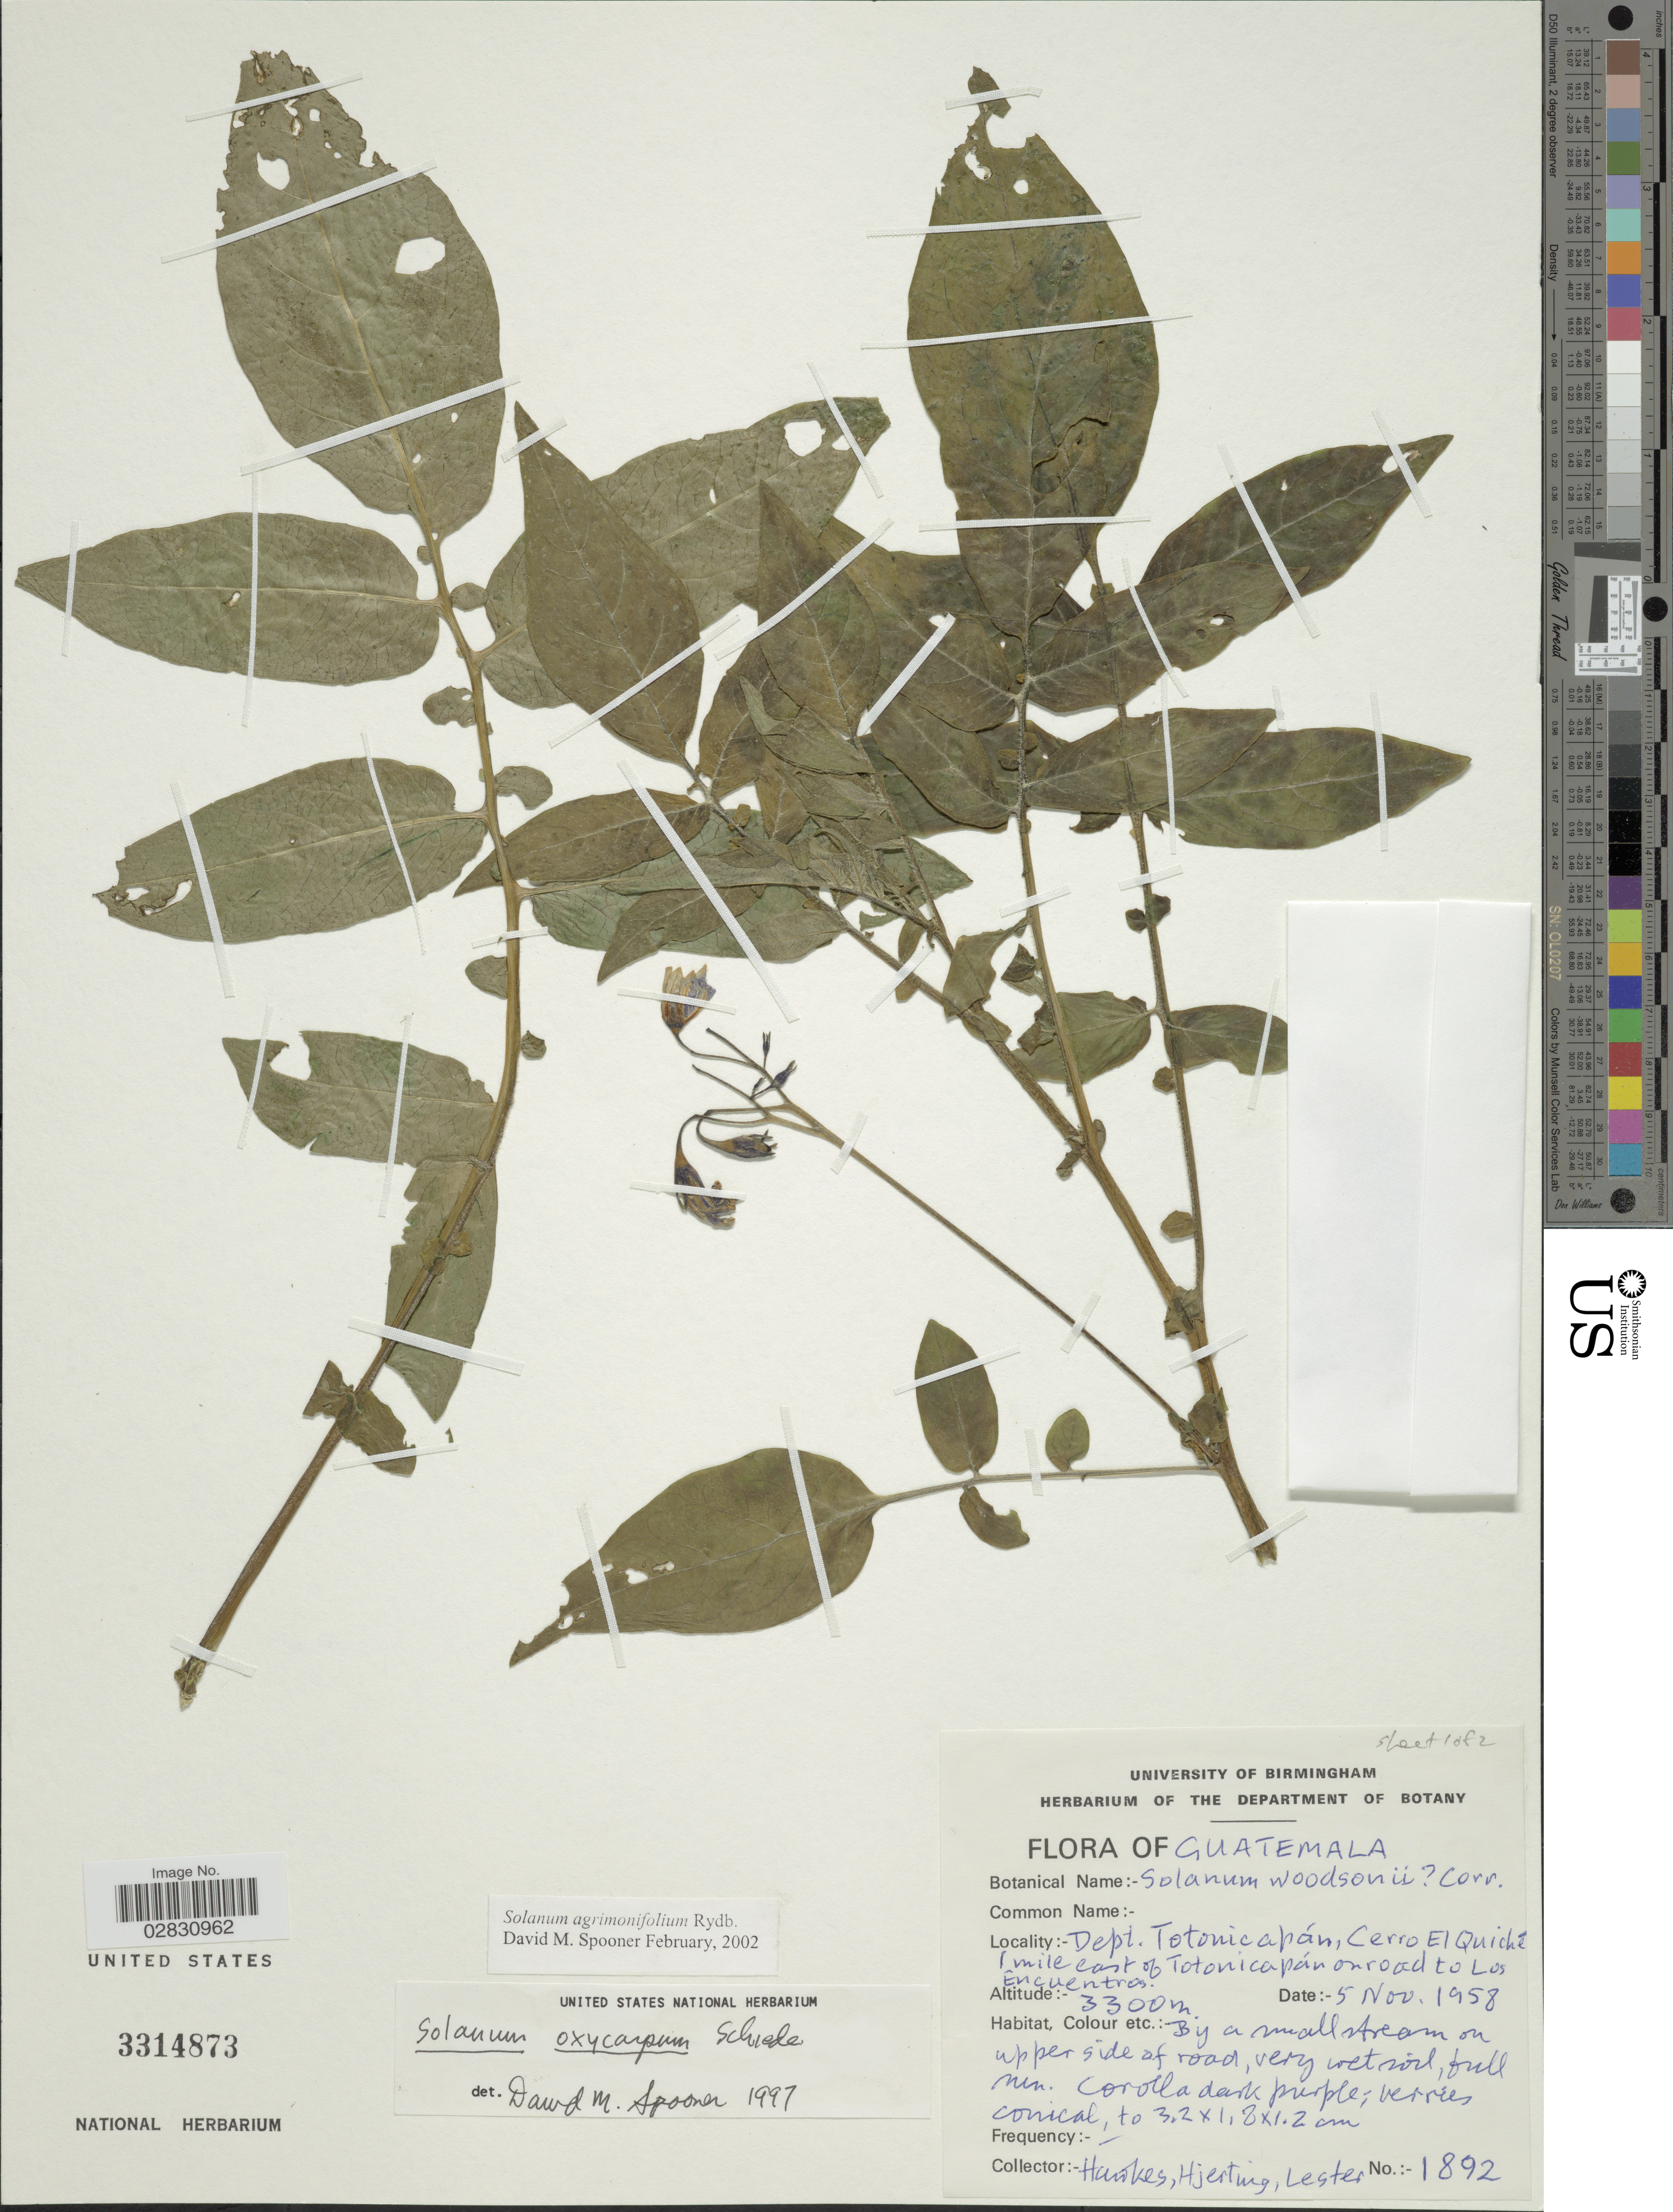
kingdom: Plantae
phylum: Tracheophyta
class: Magnoliopsida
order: Solanales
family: Solanaceae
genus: Solanum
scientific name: Solanum agrimonifolium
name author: Rydb.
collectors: -- Hawkes, -- Hjerting & -- Lester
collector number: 1892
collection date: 1958-11-05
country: Guatemala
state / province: Totonicapan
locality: Dept. Totonicapán, Cerro El Quiché 1 mile east of Totonicapán on road to Los Encuentros.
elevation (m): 3300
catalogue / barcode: US 3314873